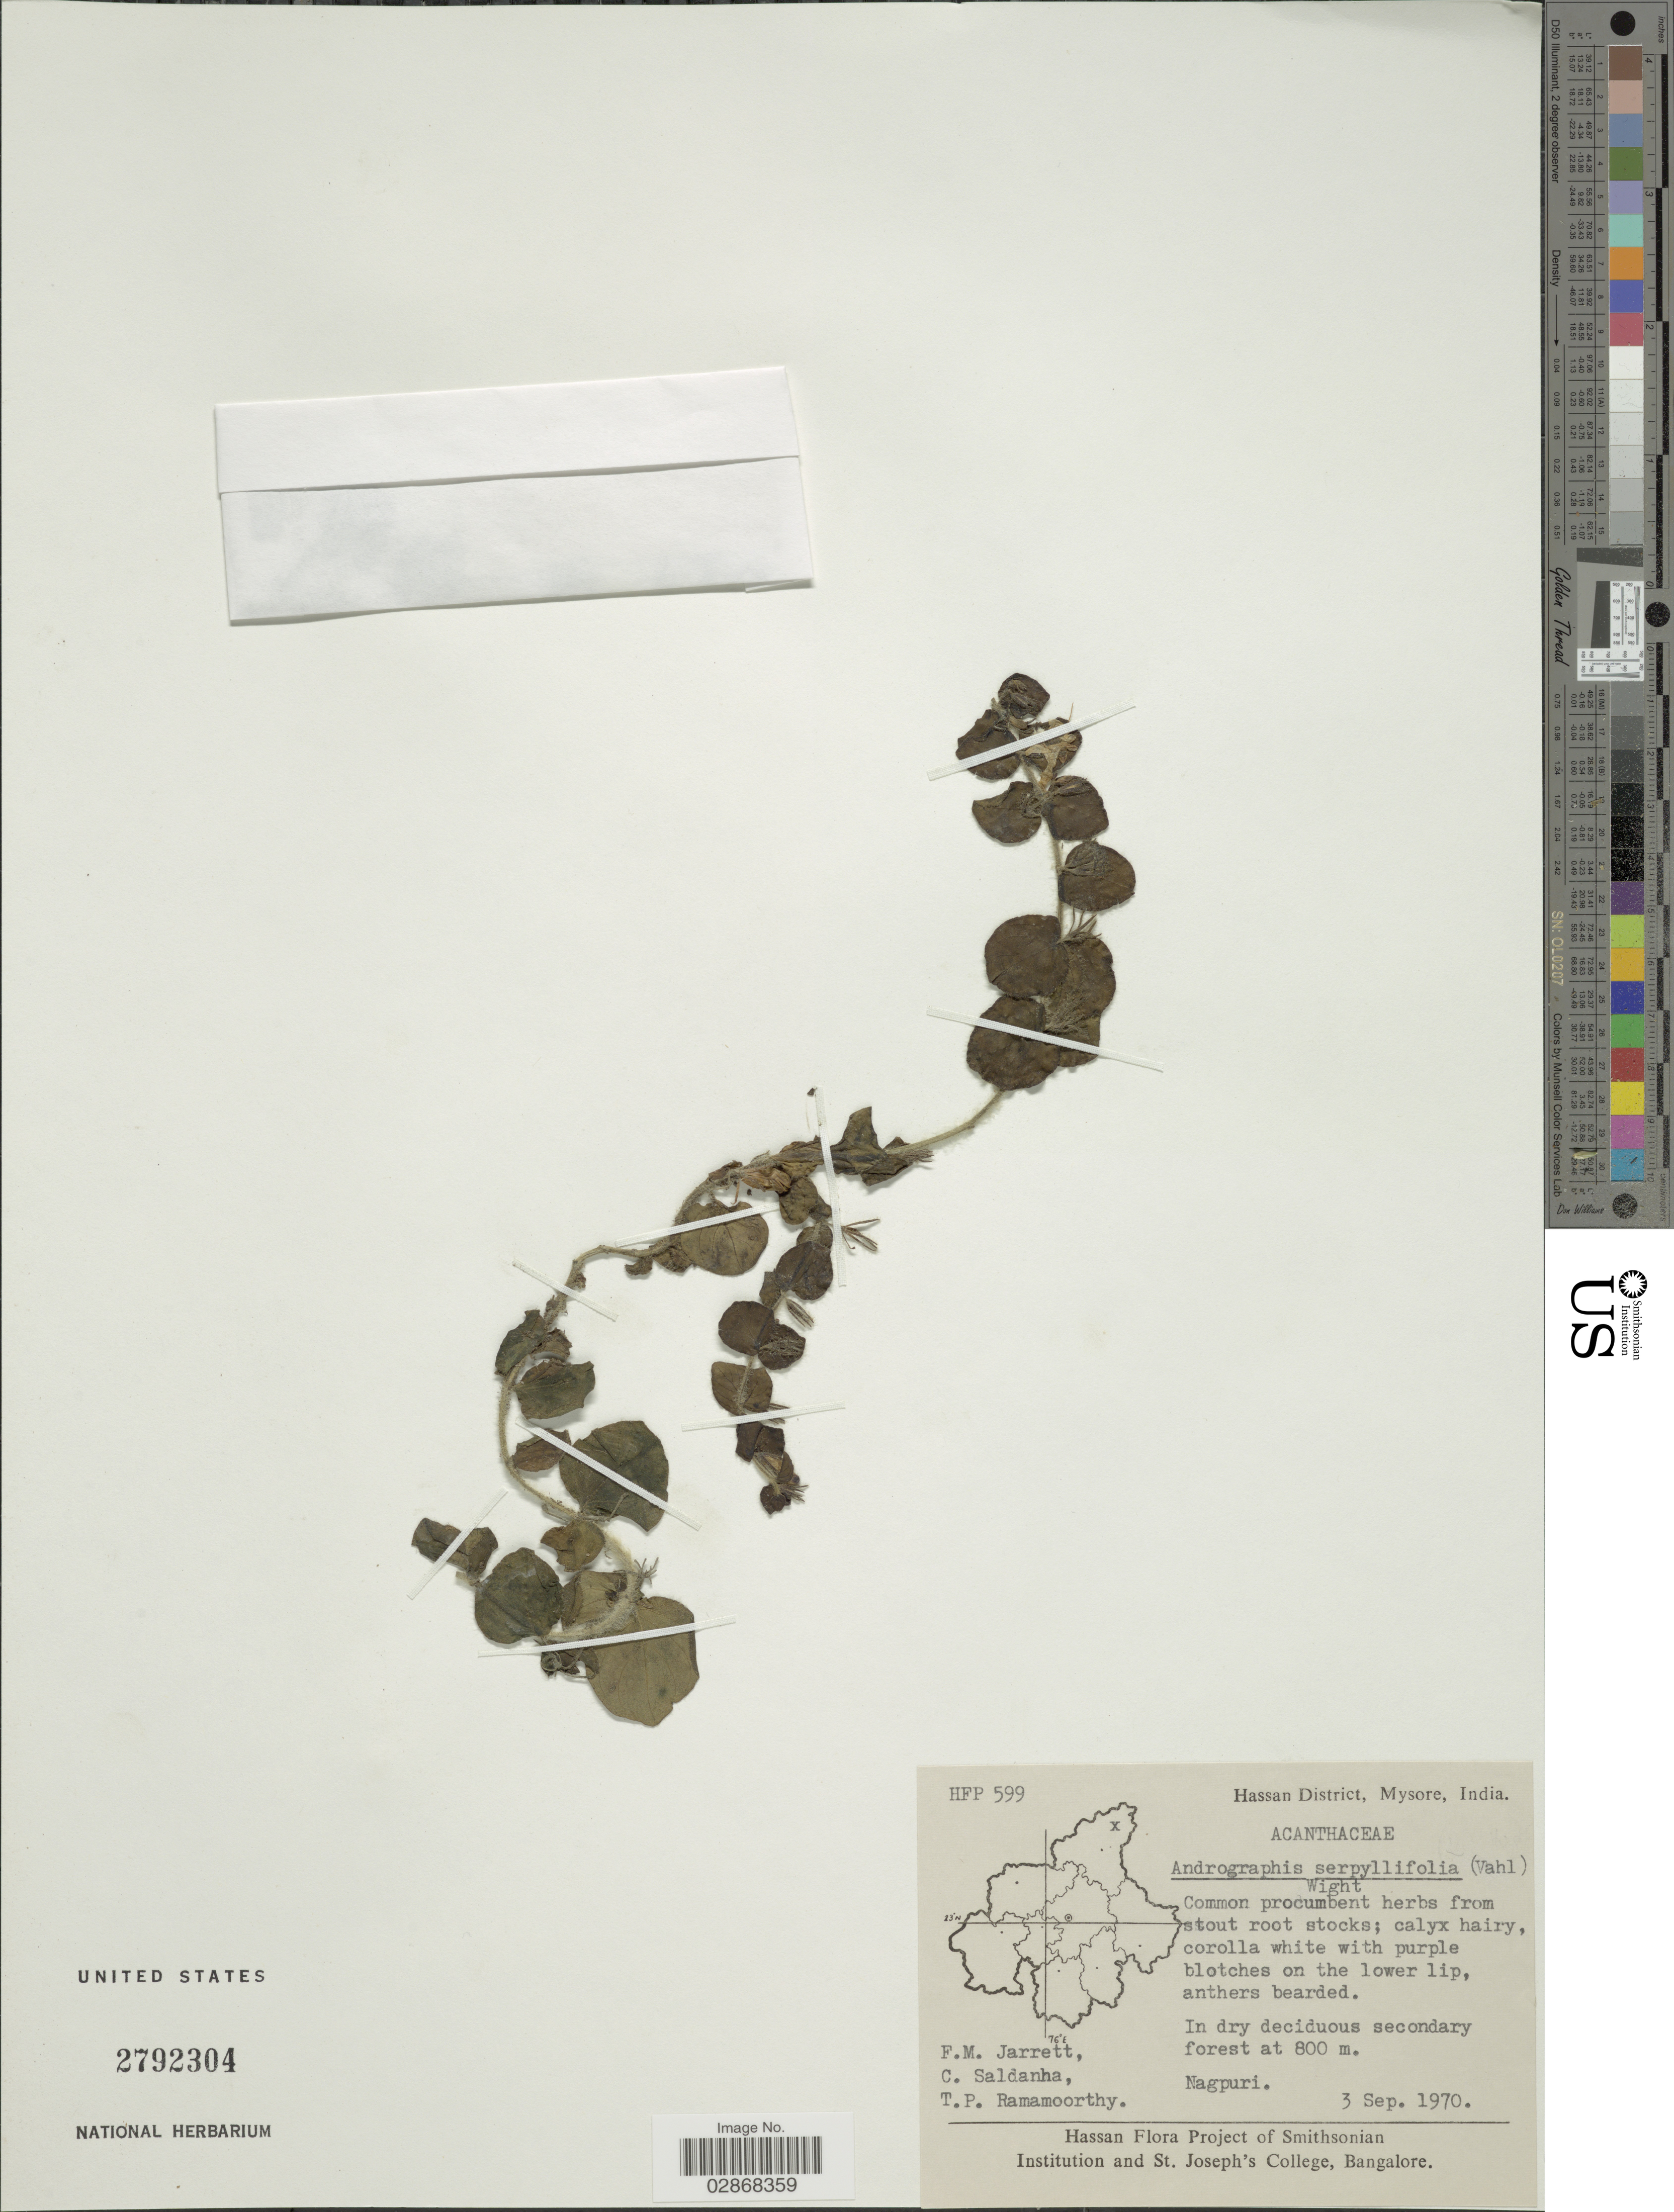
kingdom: Plantae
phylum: Tracheophyta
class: Magnoliopsida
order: Lamiales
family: Acanthaceae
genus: Andrographis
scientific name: Andrographis serpyllifolia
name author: (Vahl) Wight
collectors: F. M. Jarrett, C. Saldanha & T. P. Ramamoorthy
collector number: HFP599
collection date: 1970-09-03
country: India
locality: Hassan District, Mysore. Nagpuri.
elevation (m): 800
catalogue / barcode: US 2792304